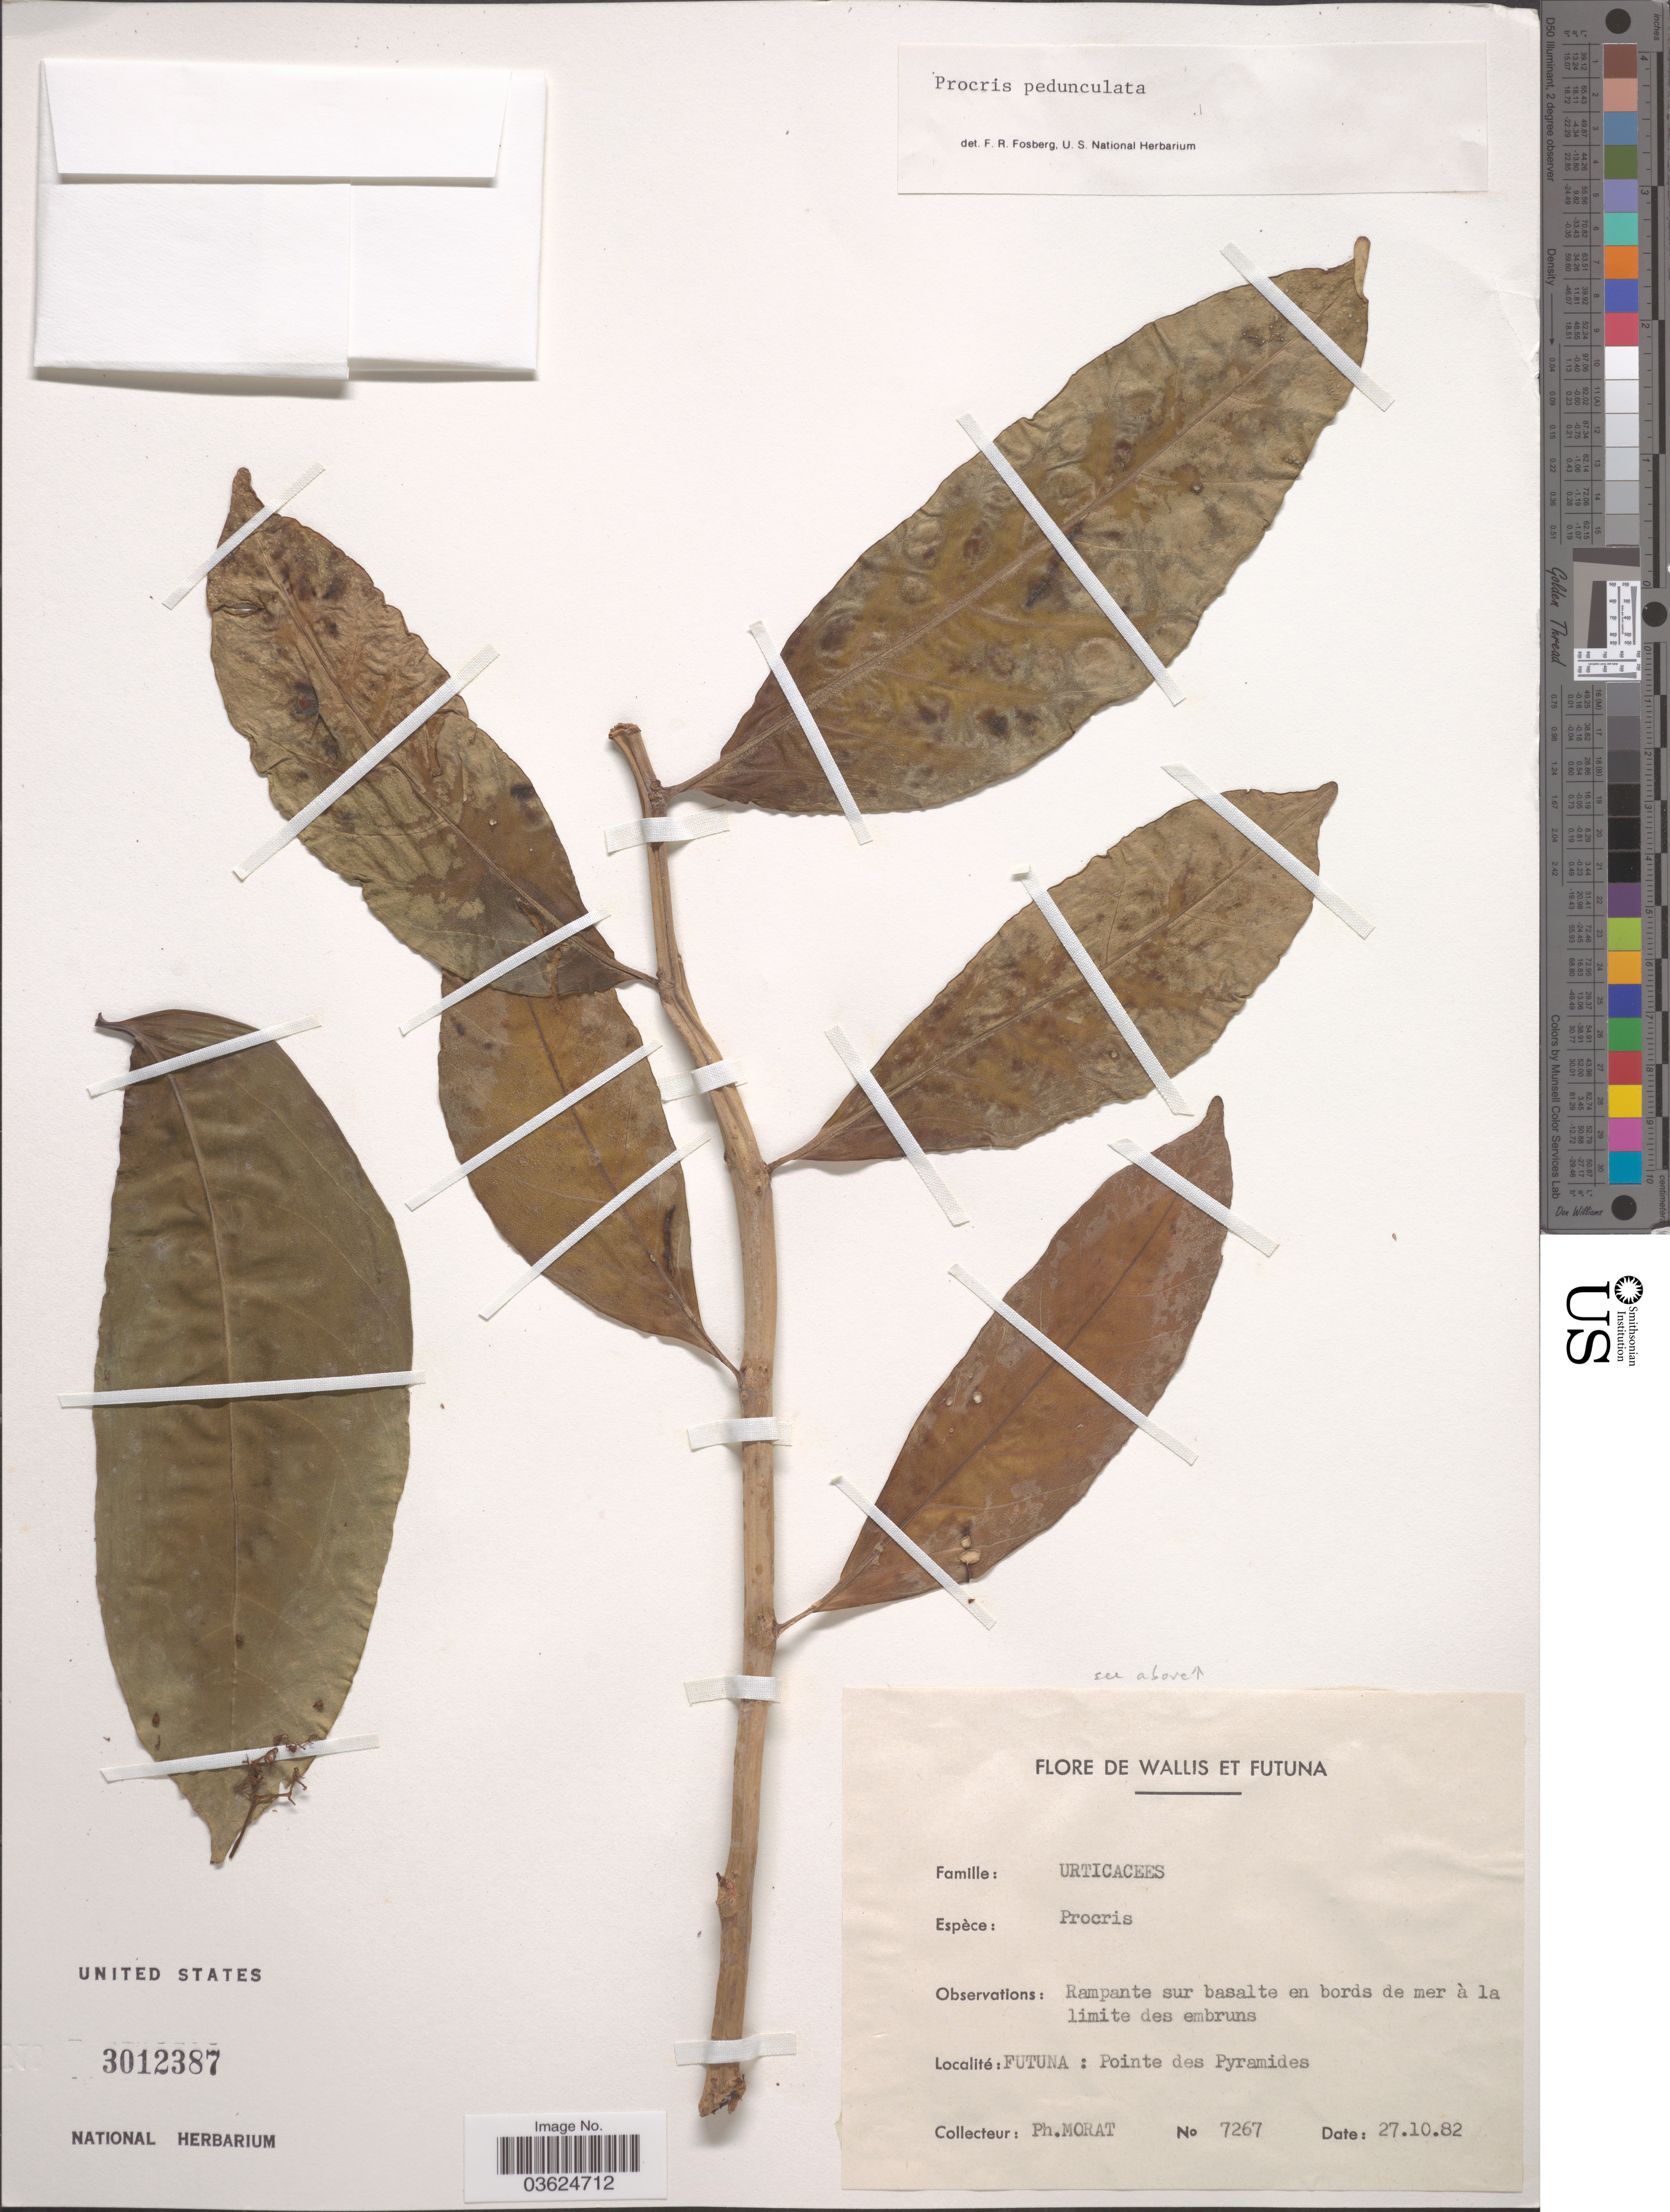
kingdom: Plantae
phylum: Tracheophyta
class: Magnoliopsida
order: Rosales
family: Urticaceae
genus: Procris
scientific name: Procris pedunculata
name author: (J.R. Forst. & G. Forst.) Wedd.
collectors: P. Morat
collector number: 7267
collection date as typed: Transcribed d/m/y: 27/10/82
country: Wallis and Futuna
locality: Futuna: Pointe des Pyramides.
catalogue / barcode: US 3012387